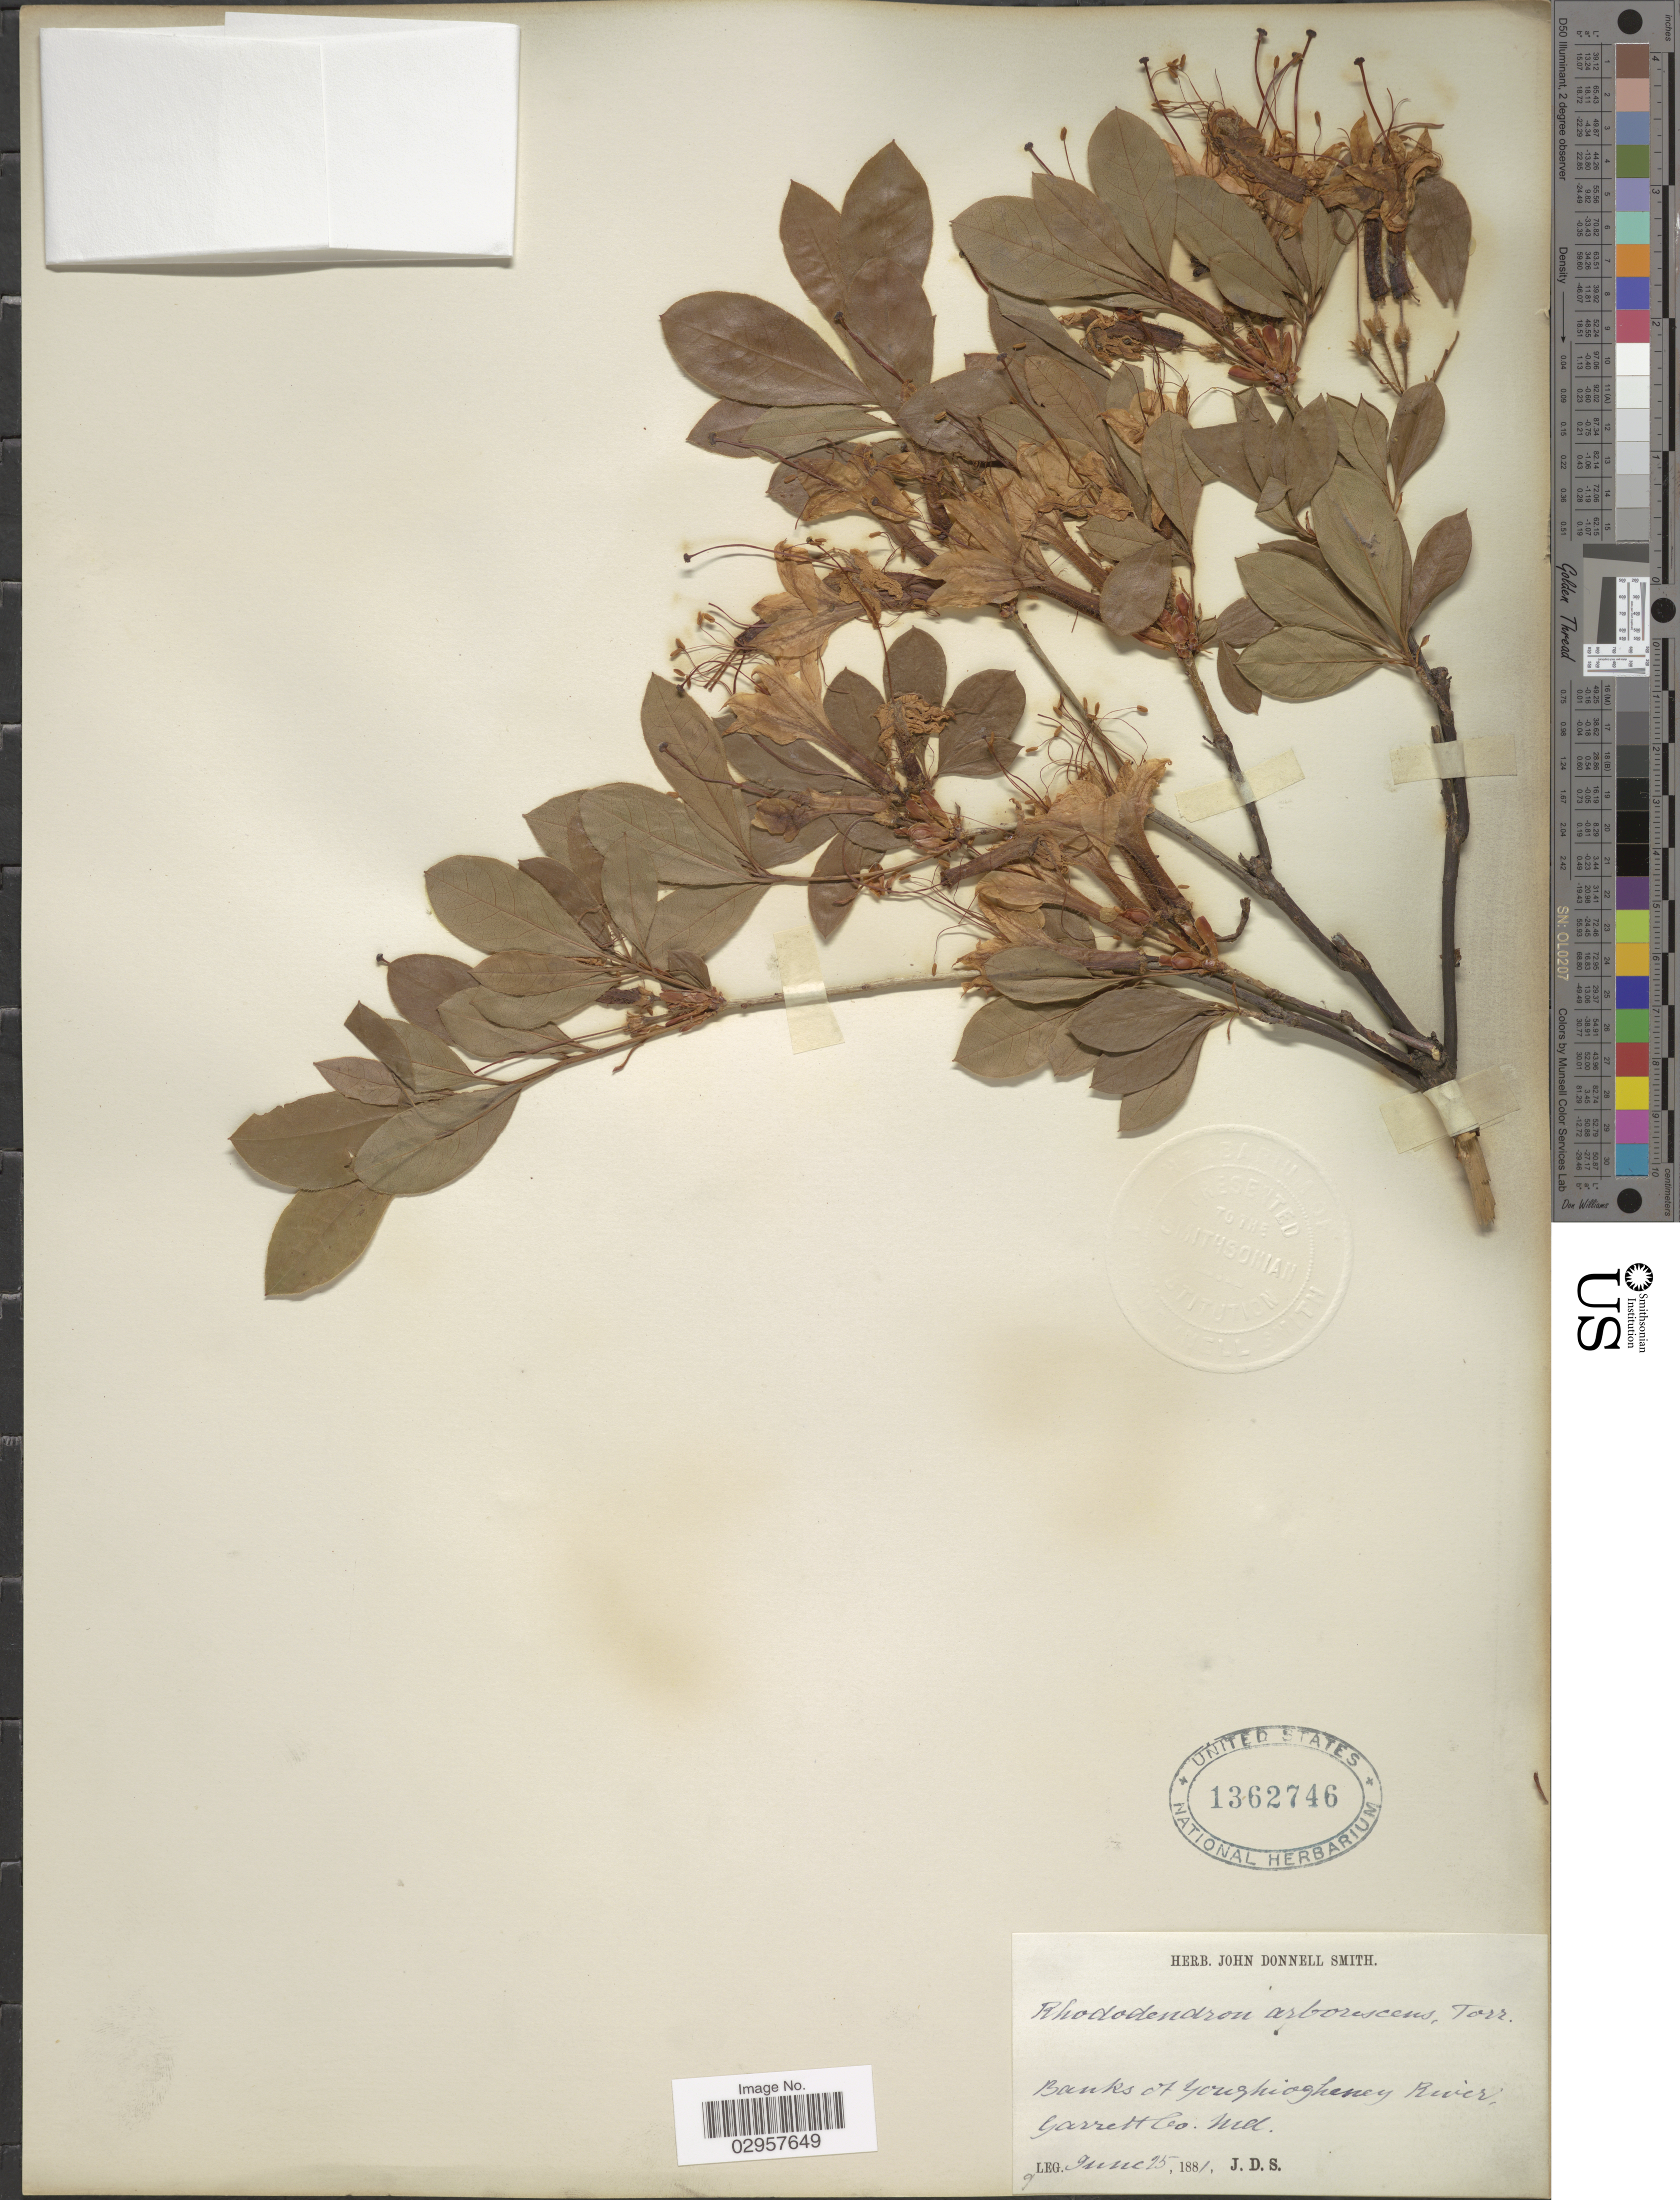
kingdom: Plantae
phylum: Tracheophyta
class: Magnoliopsida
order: Ericales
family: Ericaceae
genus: Rhododendron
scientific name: Rhododendron arborescens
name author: (Pursh) Torr.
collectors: J. Donnell Smith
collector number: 9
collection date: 1881-06-25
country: United States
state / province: Maryland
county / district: Garrett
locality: Banks of Youghiogheny River, Garrett Co.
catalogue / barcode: US 1362746